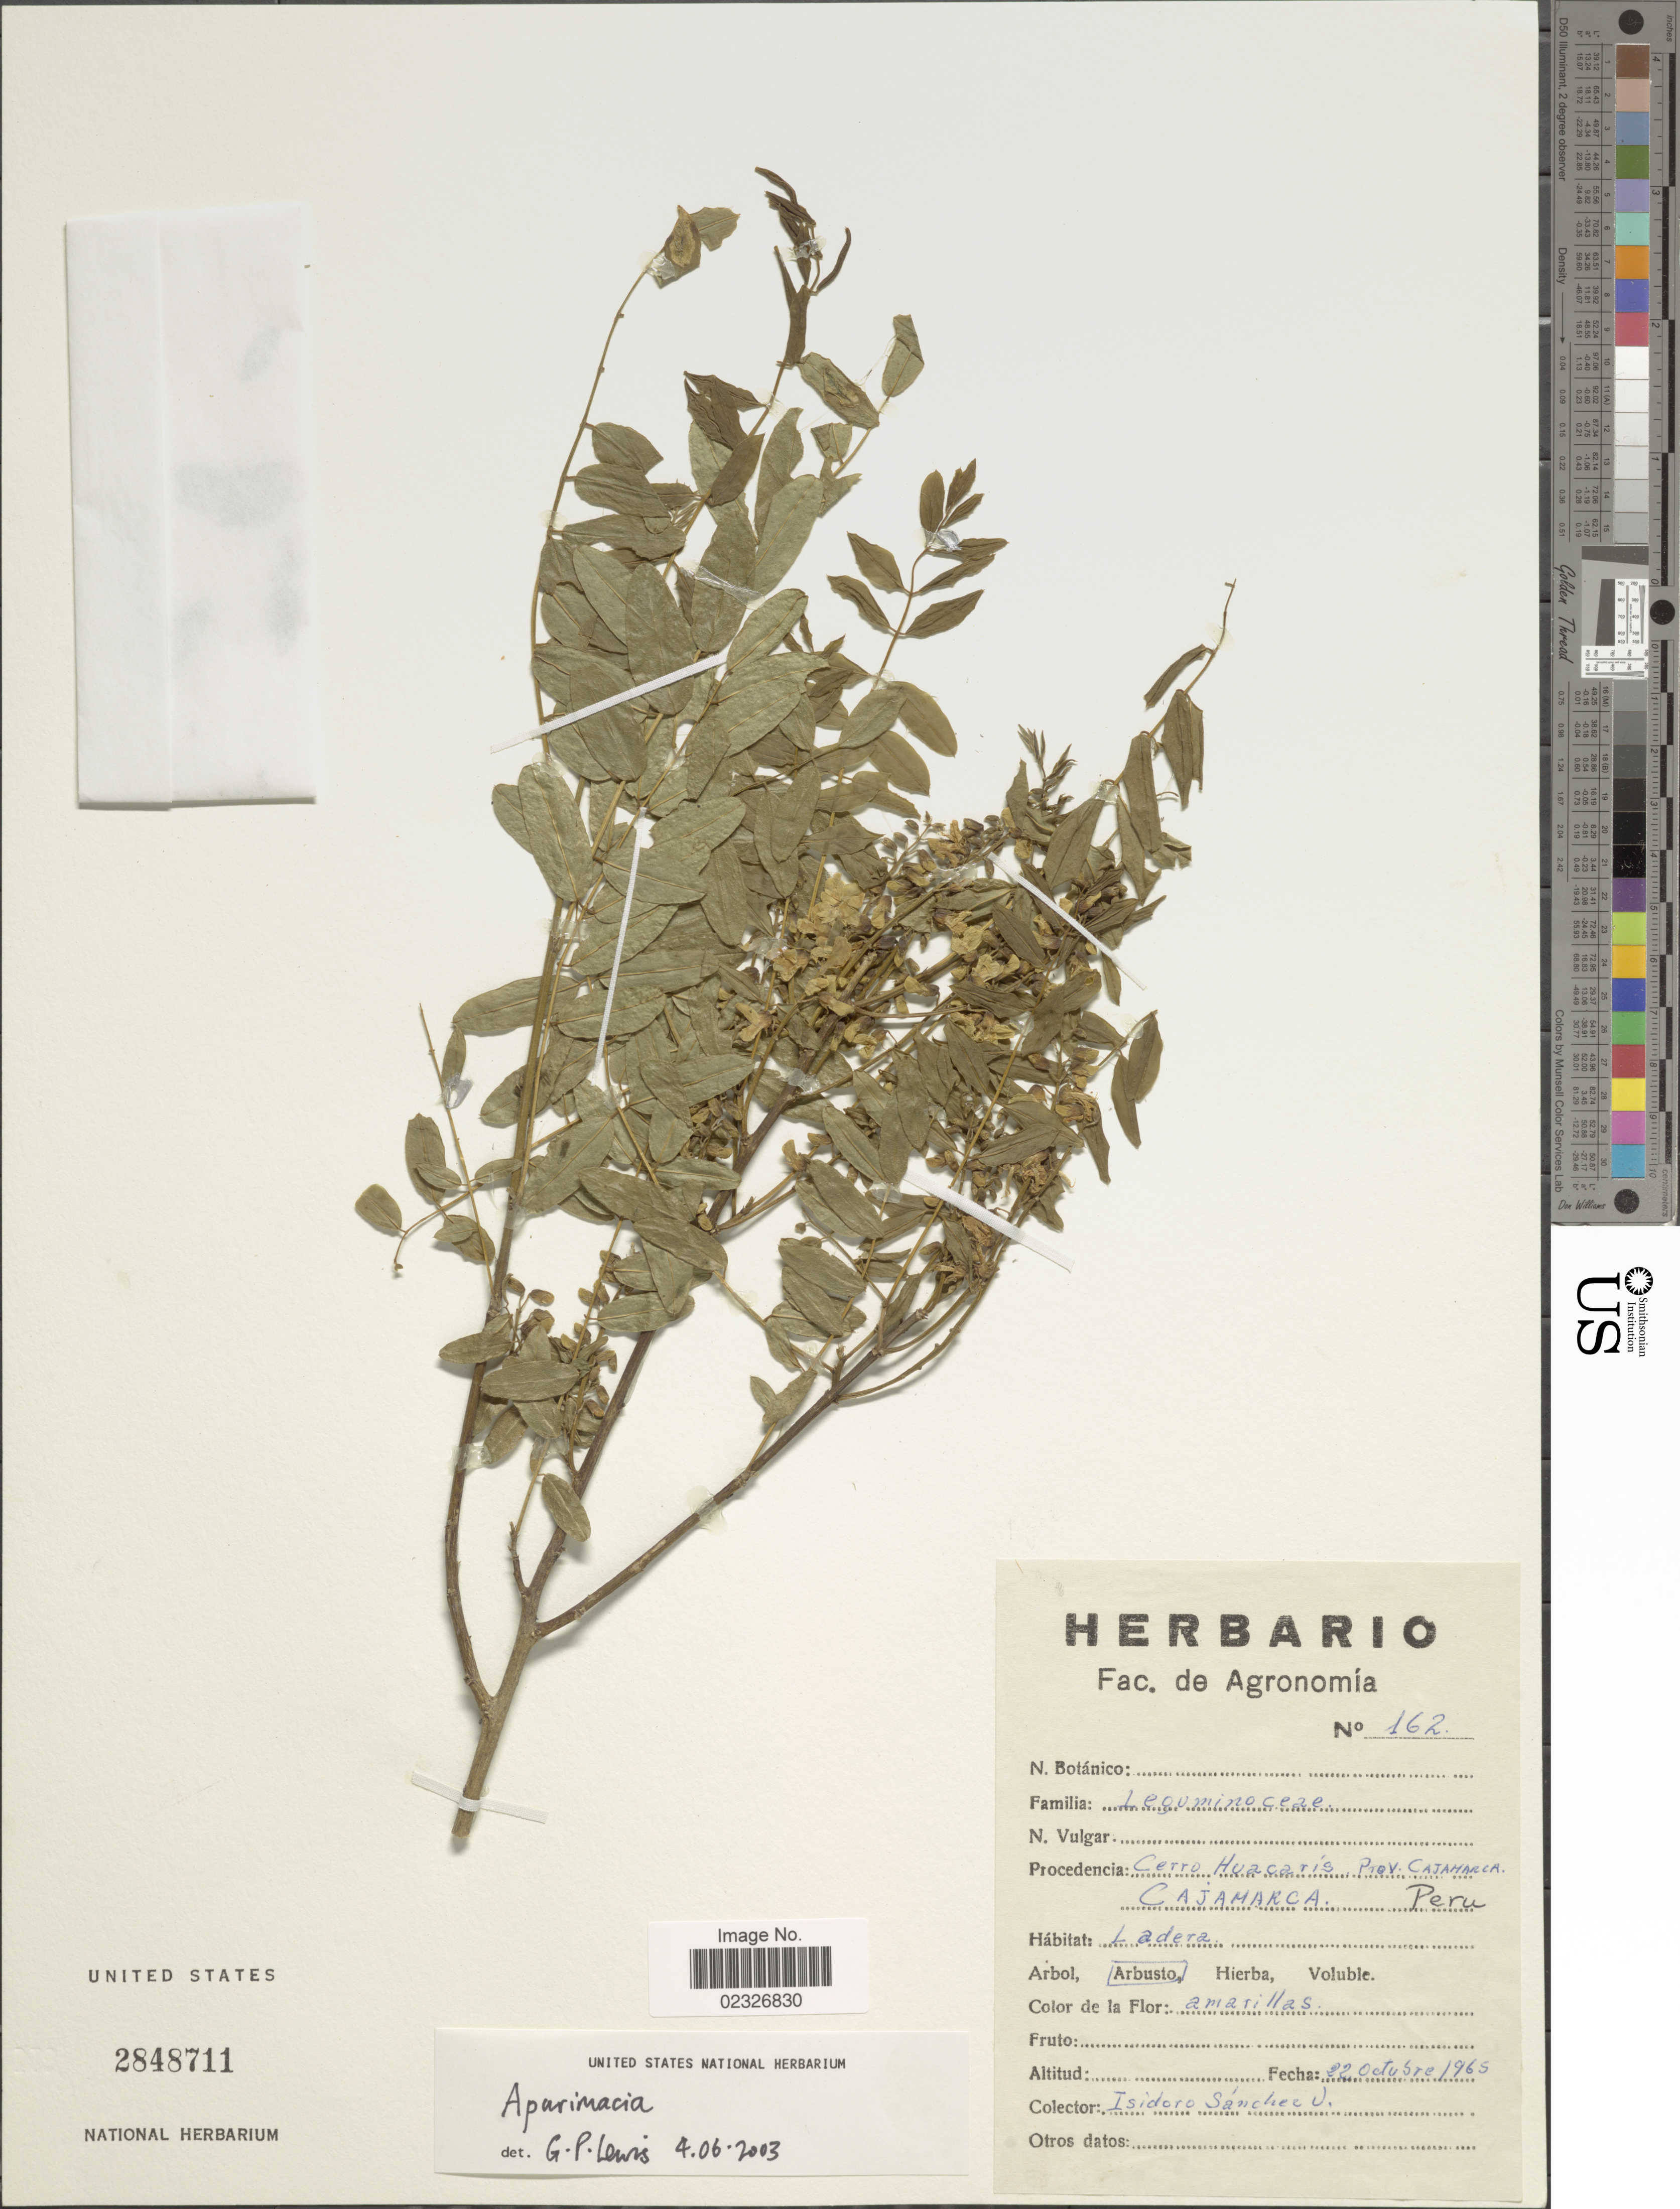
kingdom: Plantae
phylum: Tracheophyta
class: Magnoliopsida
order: Fabales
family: Fabaceae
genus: Apurimacia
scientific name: Apurimacia sp.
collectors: I. Sánchez Vega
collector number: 162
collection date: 1965-10-22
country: Peru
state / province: Cajamarca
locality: Cerro Huacaris Prov. Cajamarca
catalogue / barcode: US 2848711